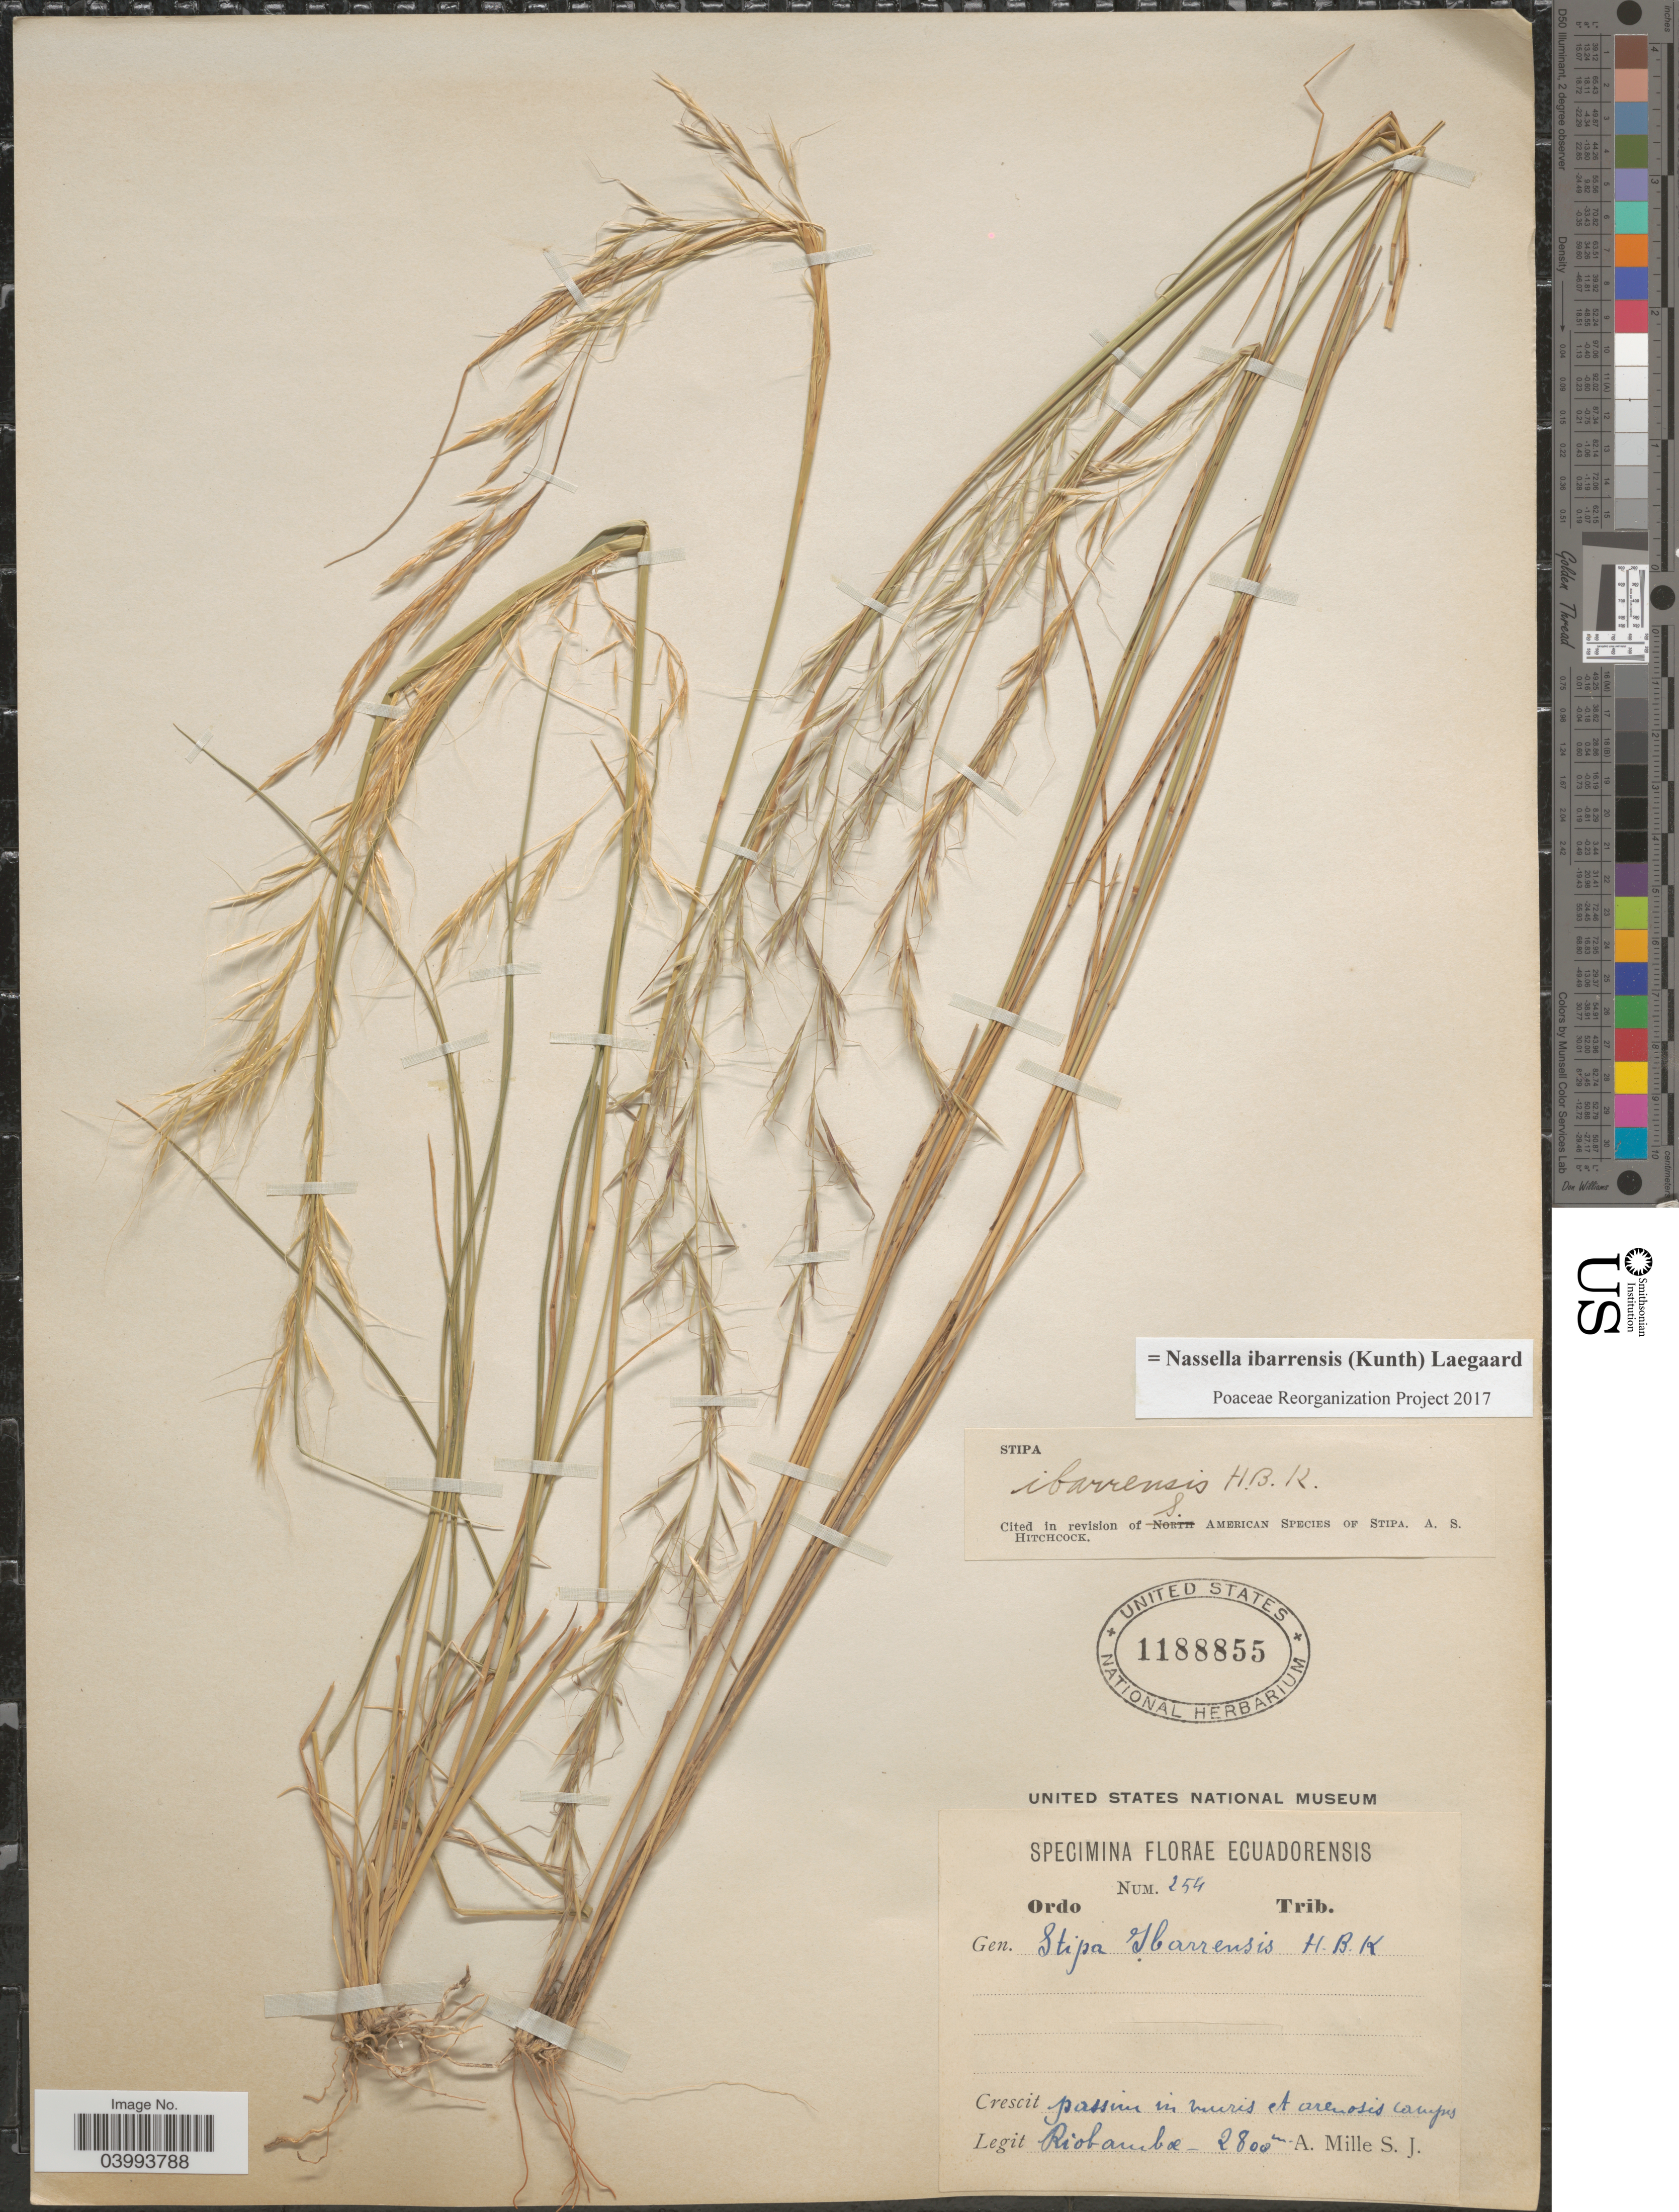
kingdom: Plantae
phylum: Tracheophyta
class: Liliopsida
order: Poales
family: Poaceae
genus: Nassella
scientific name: Nassella ibarrensis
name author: (Kunth) Lægaard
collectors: A. Mille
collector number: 254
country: Ecuador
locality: Crescit passim in muris et arenosis campus Riobamba.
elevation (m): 2800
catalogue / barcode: US 1188855